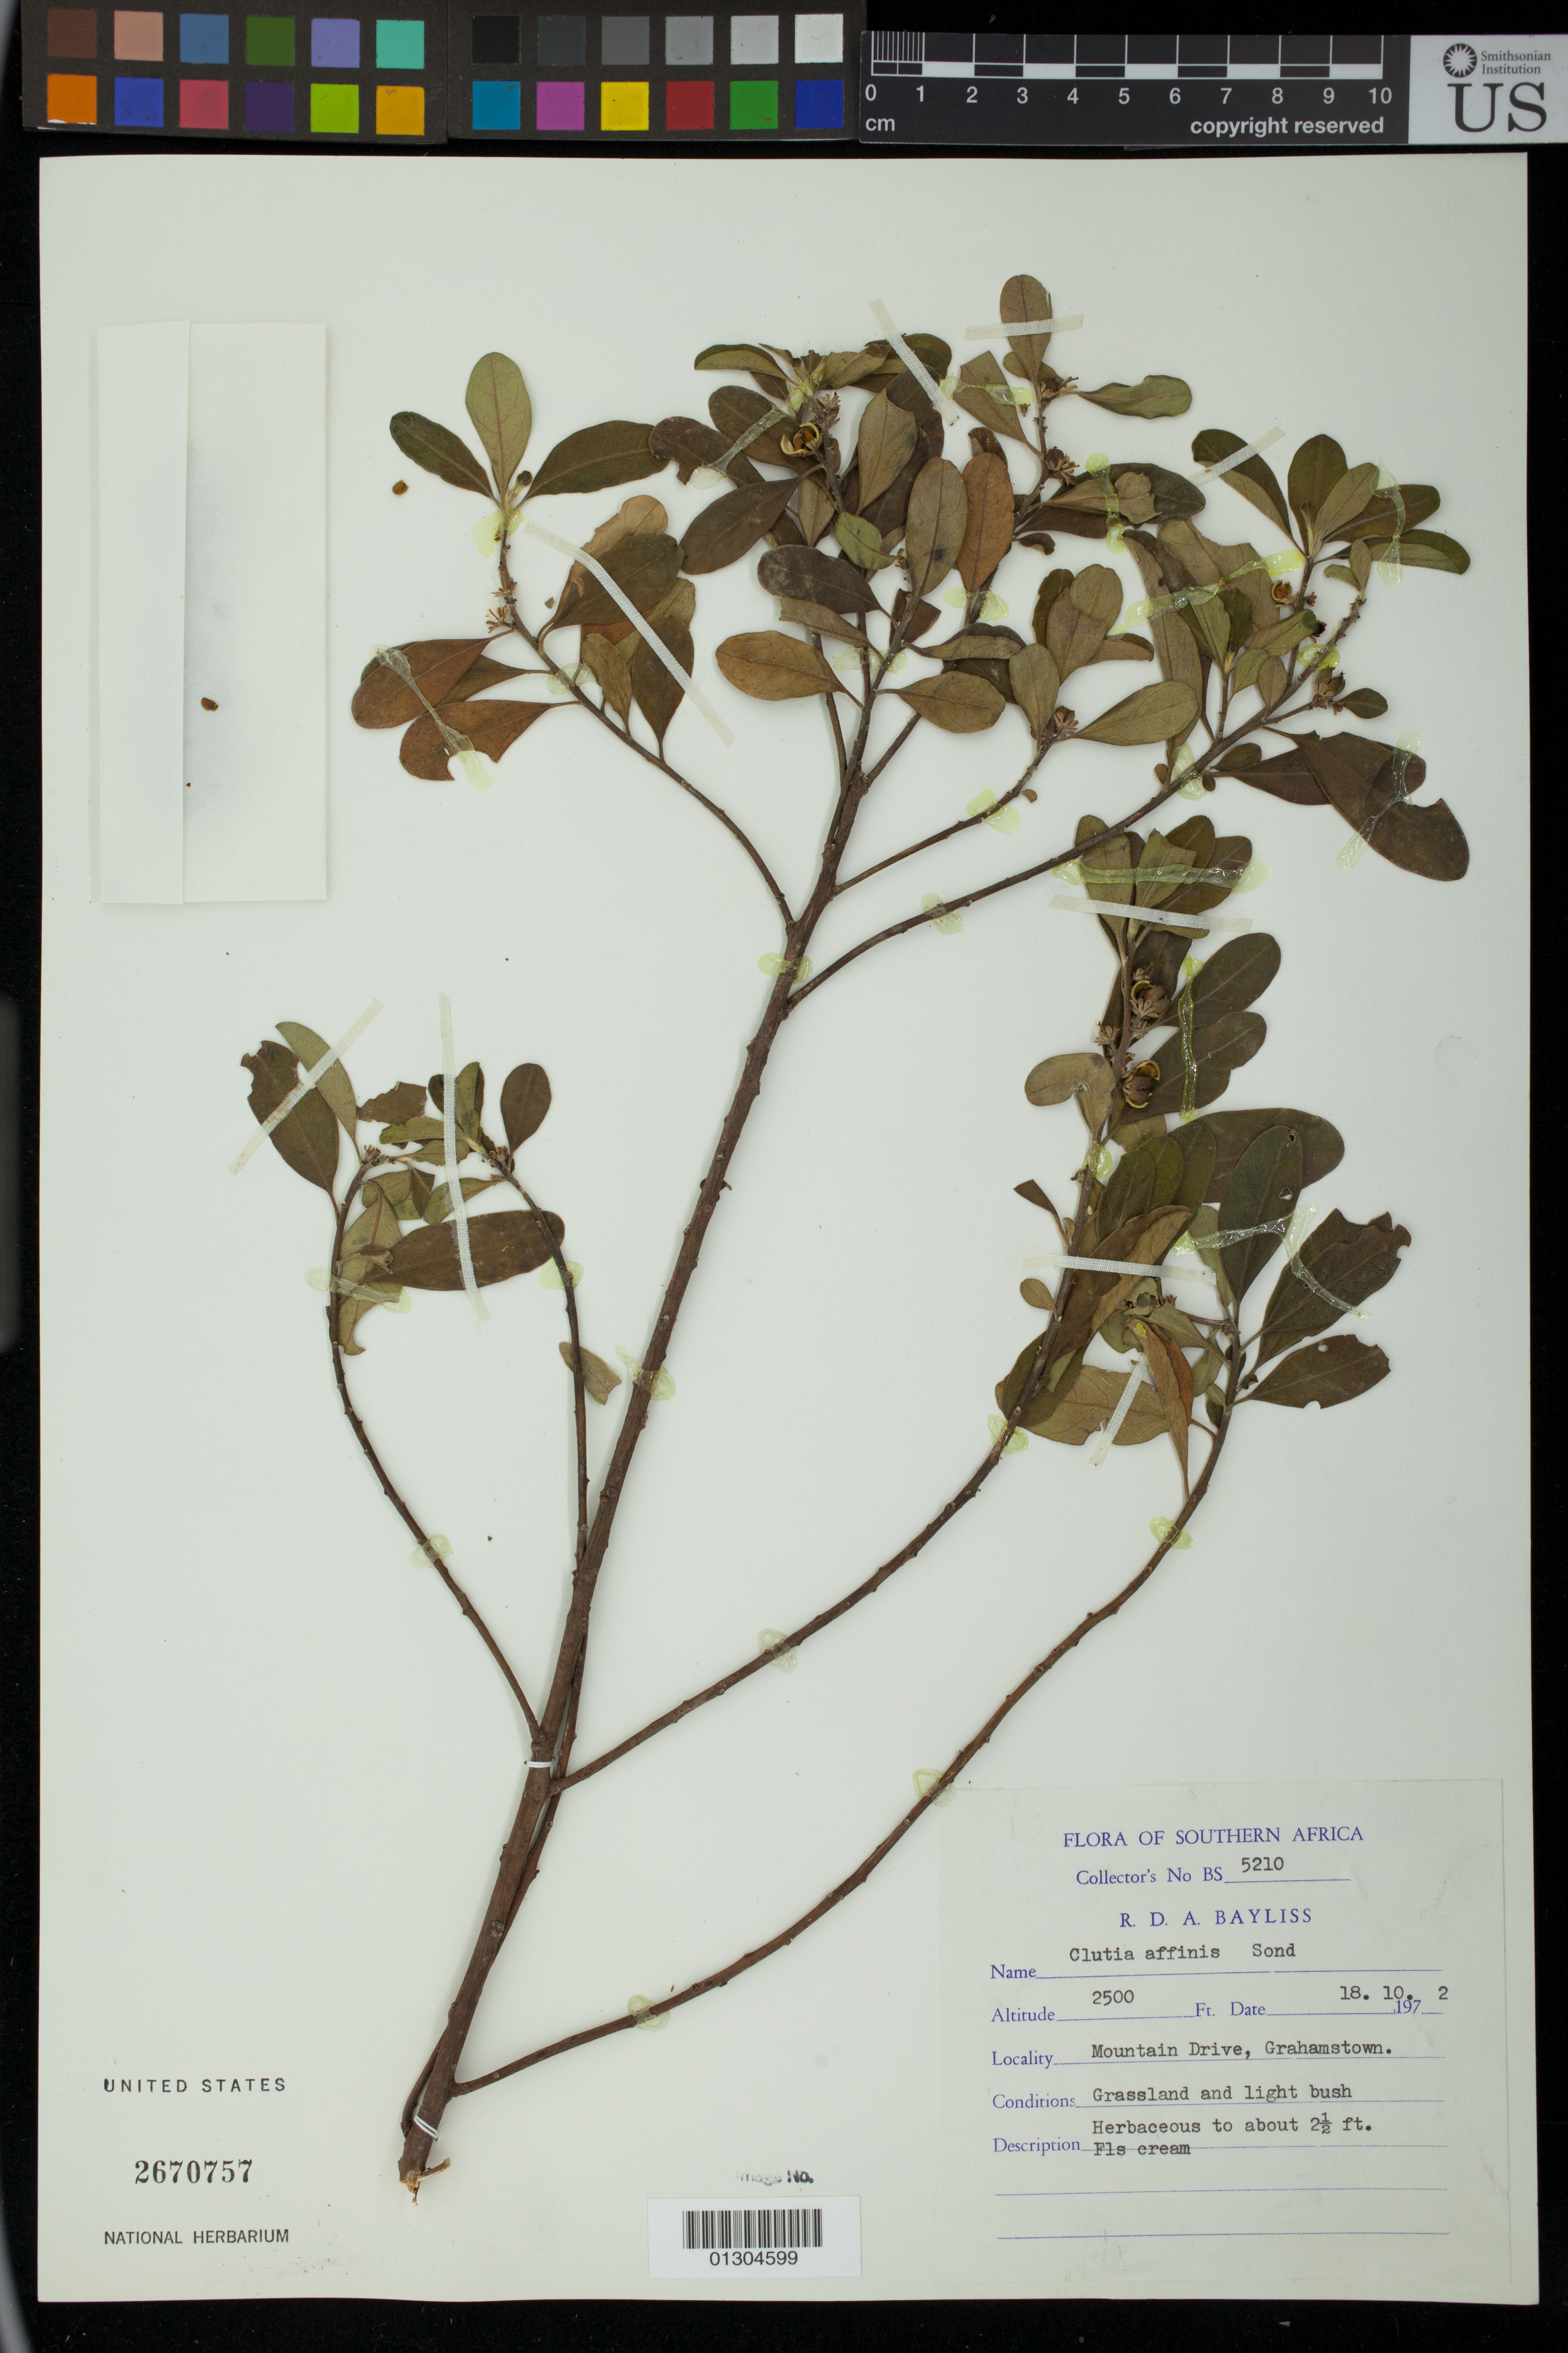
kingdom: Plantae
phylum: Tracheophyta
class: Magnoliopsida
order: Malpighiales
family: Peraceae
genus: Clutia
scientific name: Clutia affinis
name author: Sond.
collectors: R. D. Bayliss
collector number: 5210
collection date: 1972-10-18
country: South Africa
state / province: Eastern Cape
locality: Mountain Drive, Grahamstown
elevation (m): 762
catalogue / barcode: US 2670757